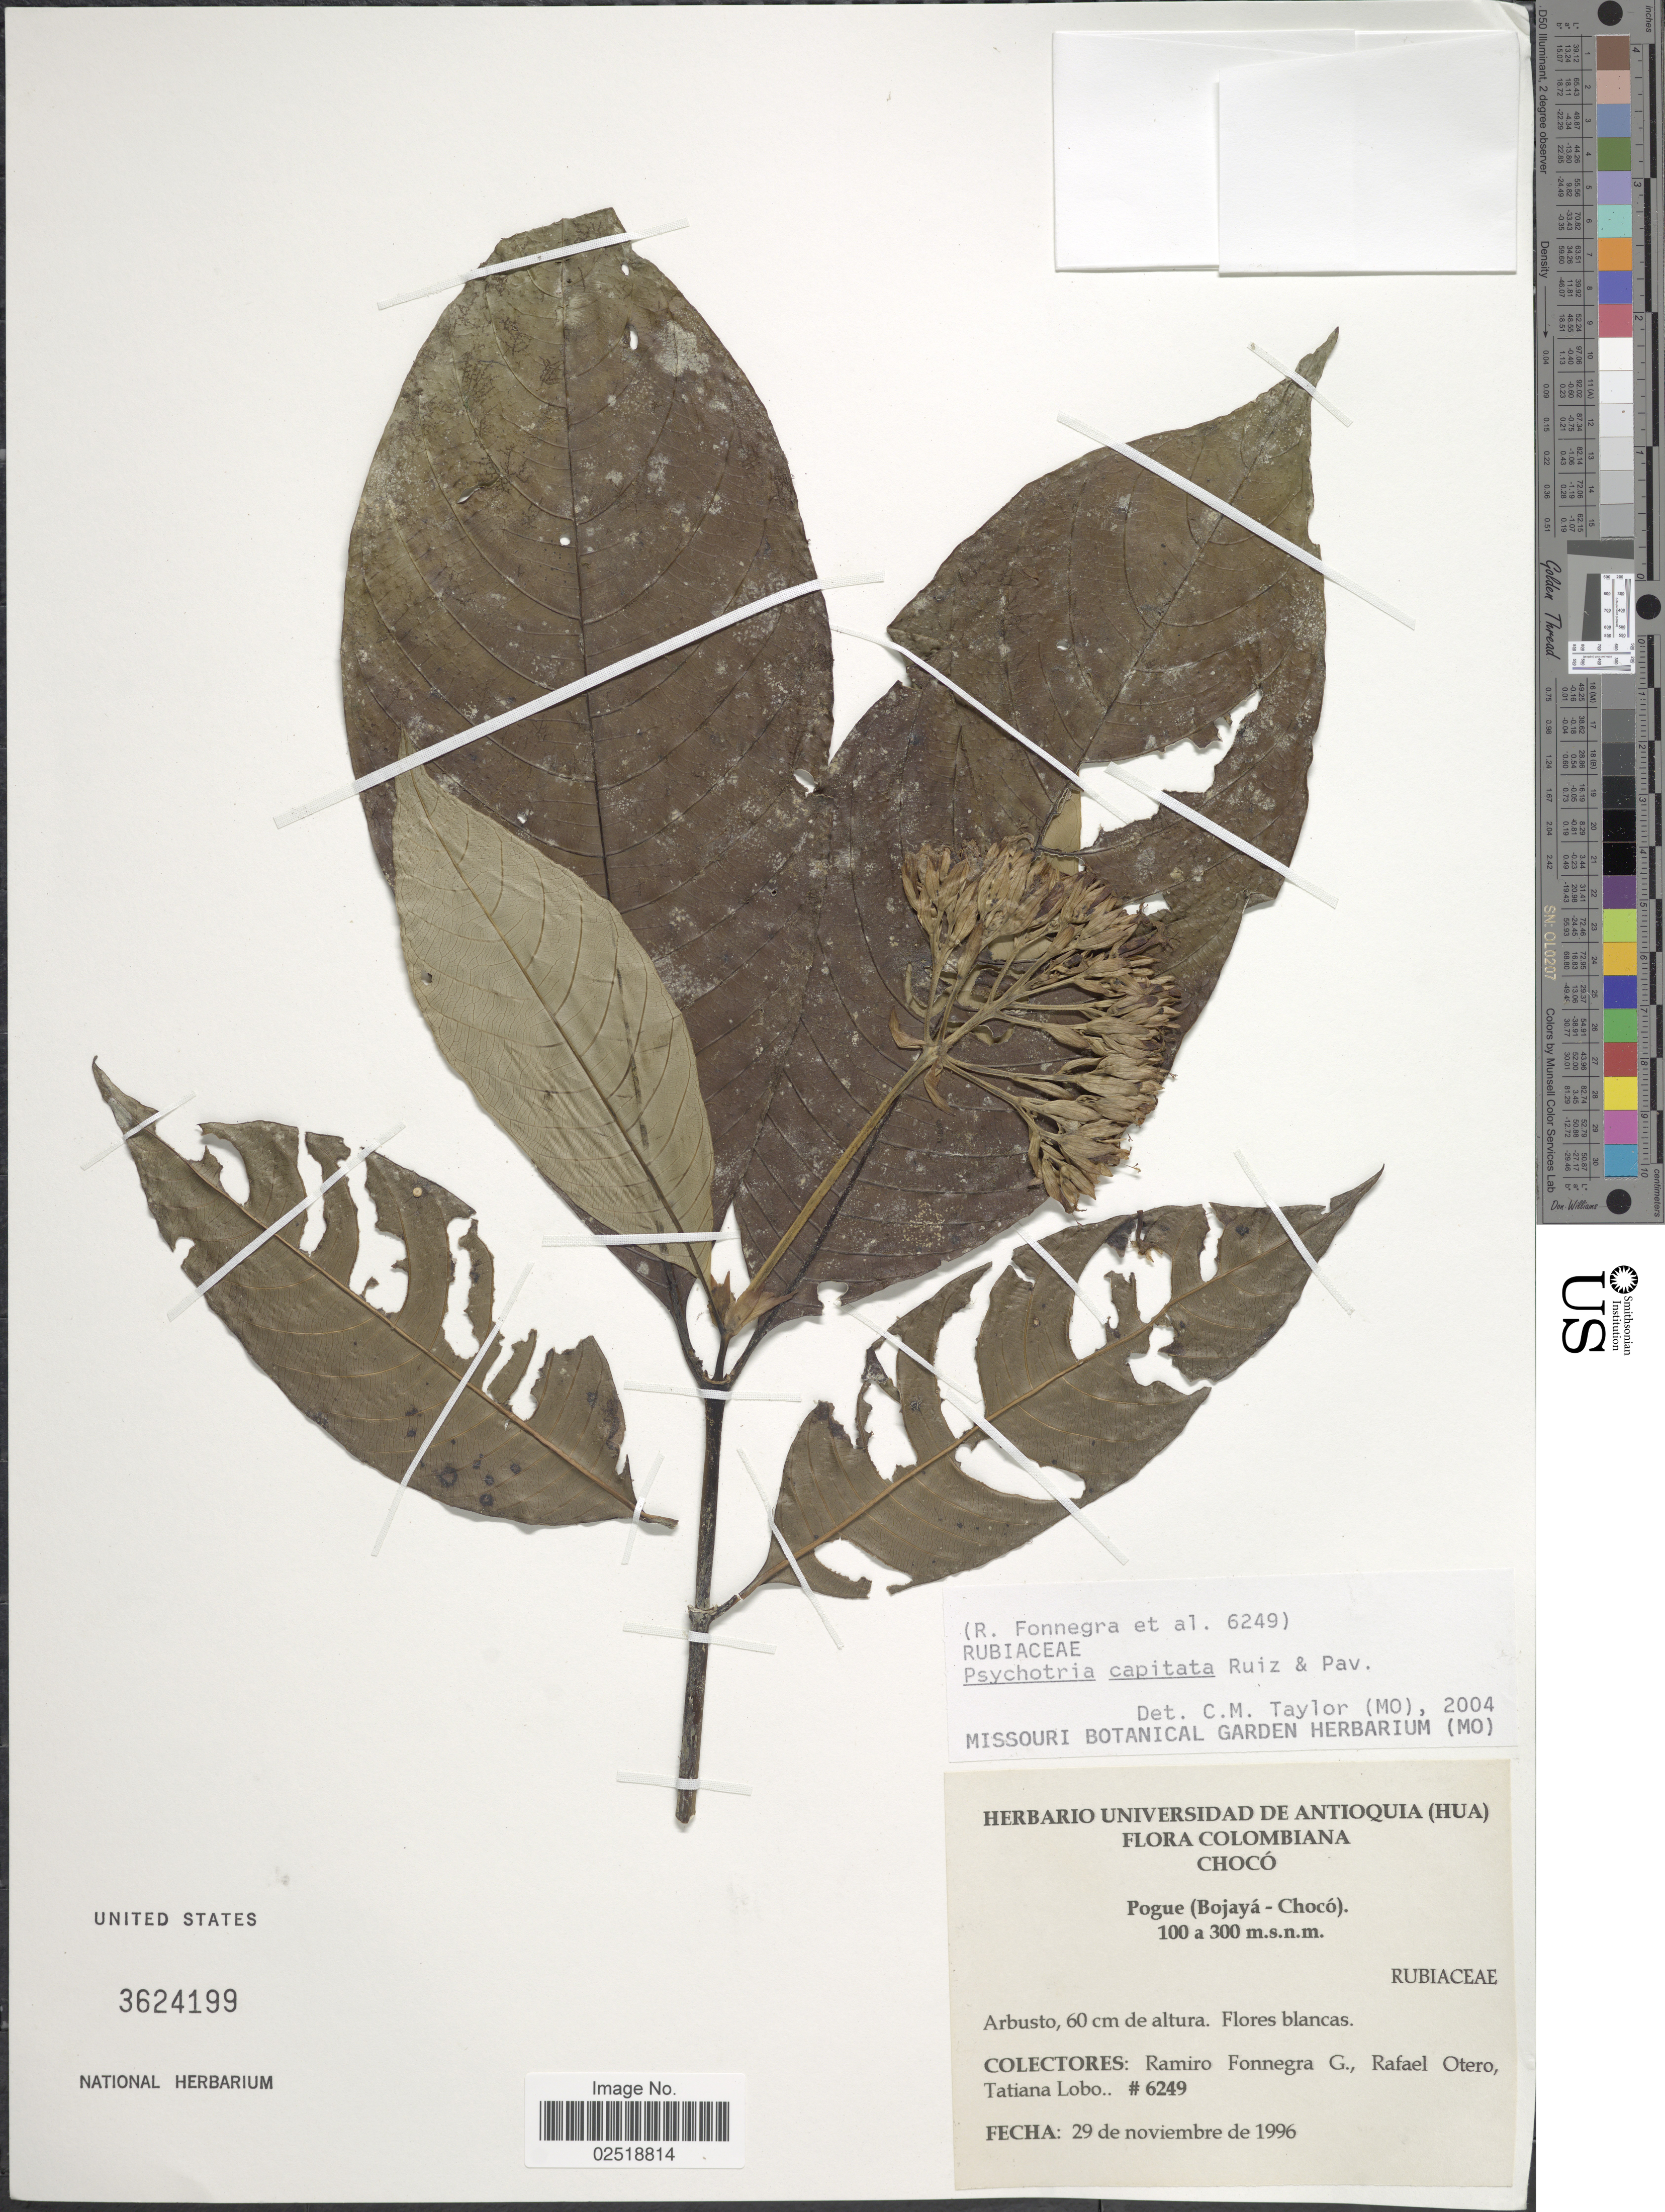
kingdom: Plantae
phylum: Tracheophyta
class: Magnoliopsida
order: Gentianales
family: Rubiaceae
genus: Psychotria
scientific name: Psychotria capitata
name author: Ruiz & Pav.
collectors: R. Fonnegra G., R. Otero & T. Lobo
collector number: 6249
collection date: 1996-11-29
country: Colombia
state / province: Chocó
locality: Pogue (Bojayá-Chocó)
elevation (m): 100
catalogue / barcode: US 3624199